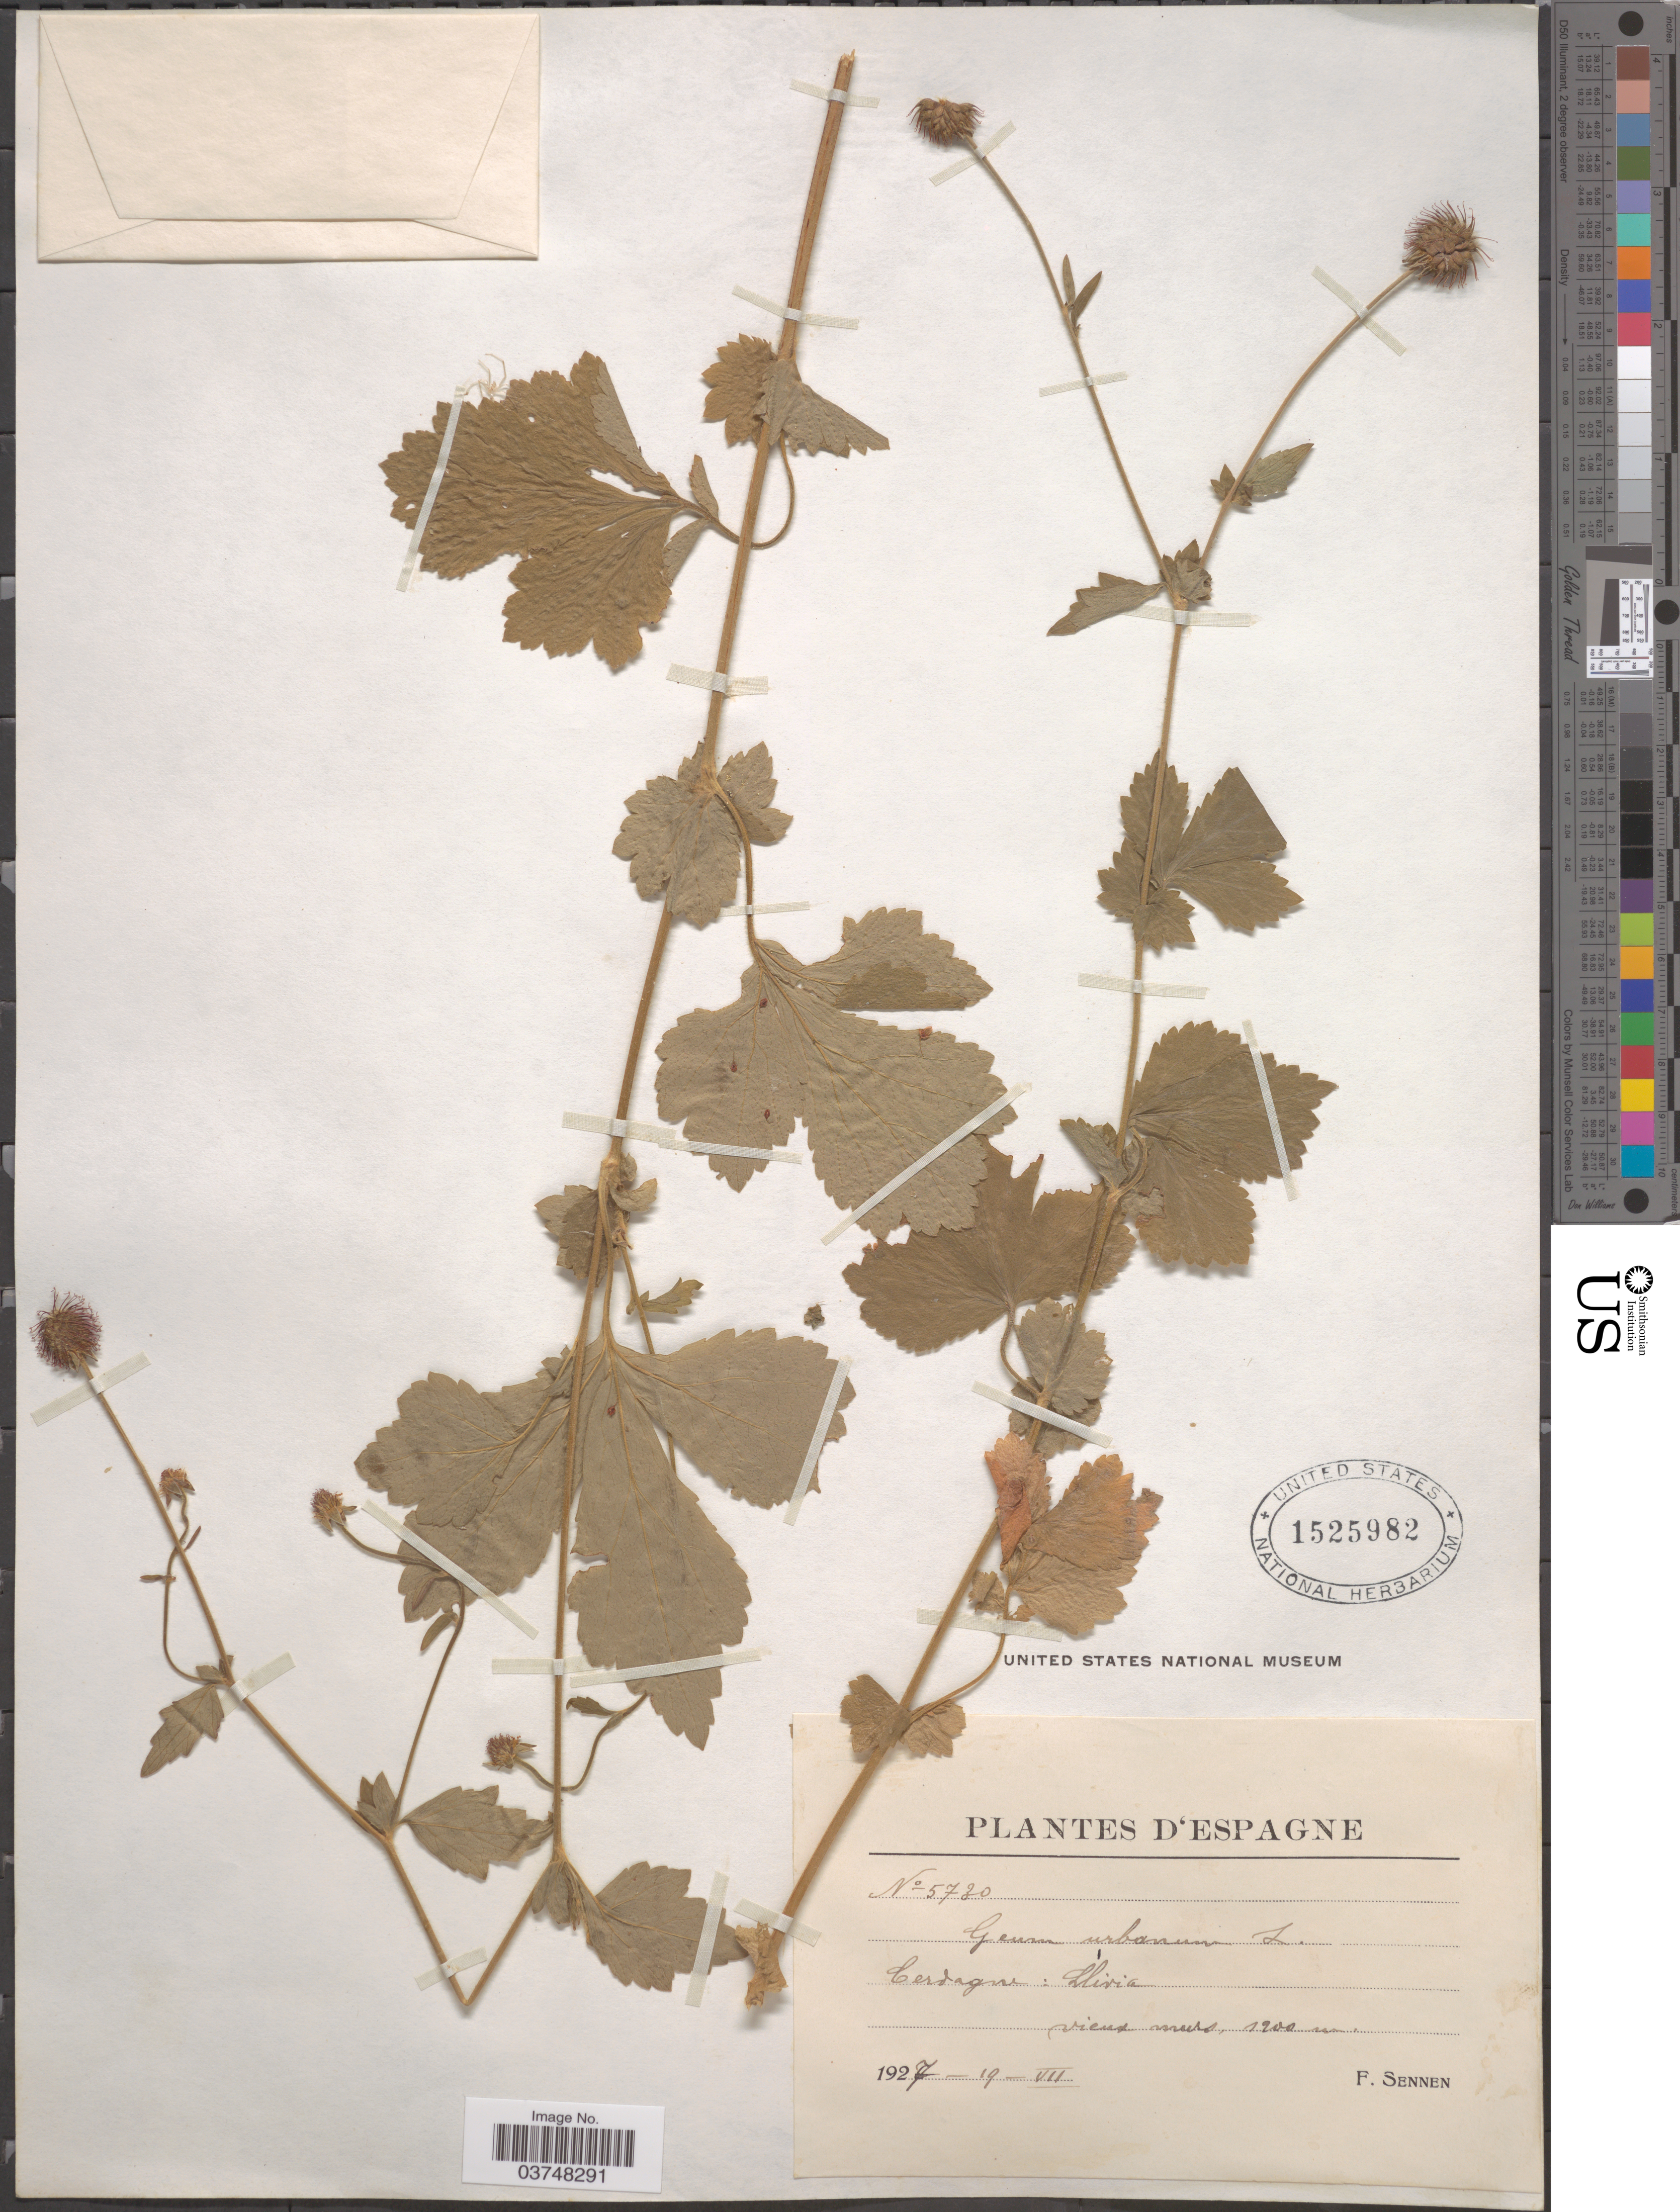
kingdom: Plantae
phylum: Tracheophyta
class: Magnoliopsida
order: Rosales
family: Rosaceae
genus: Geum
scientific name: Geum urbanum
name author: L.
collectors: E. Sennen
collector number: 5730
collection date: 1927-07-19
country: Spain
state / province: Islas Baleares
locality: Espagne. Cerdagne: Lliria. Vieux murs.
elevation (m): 1200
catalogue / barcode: US 1525982